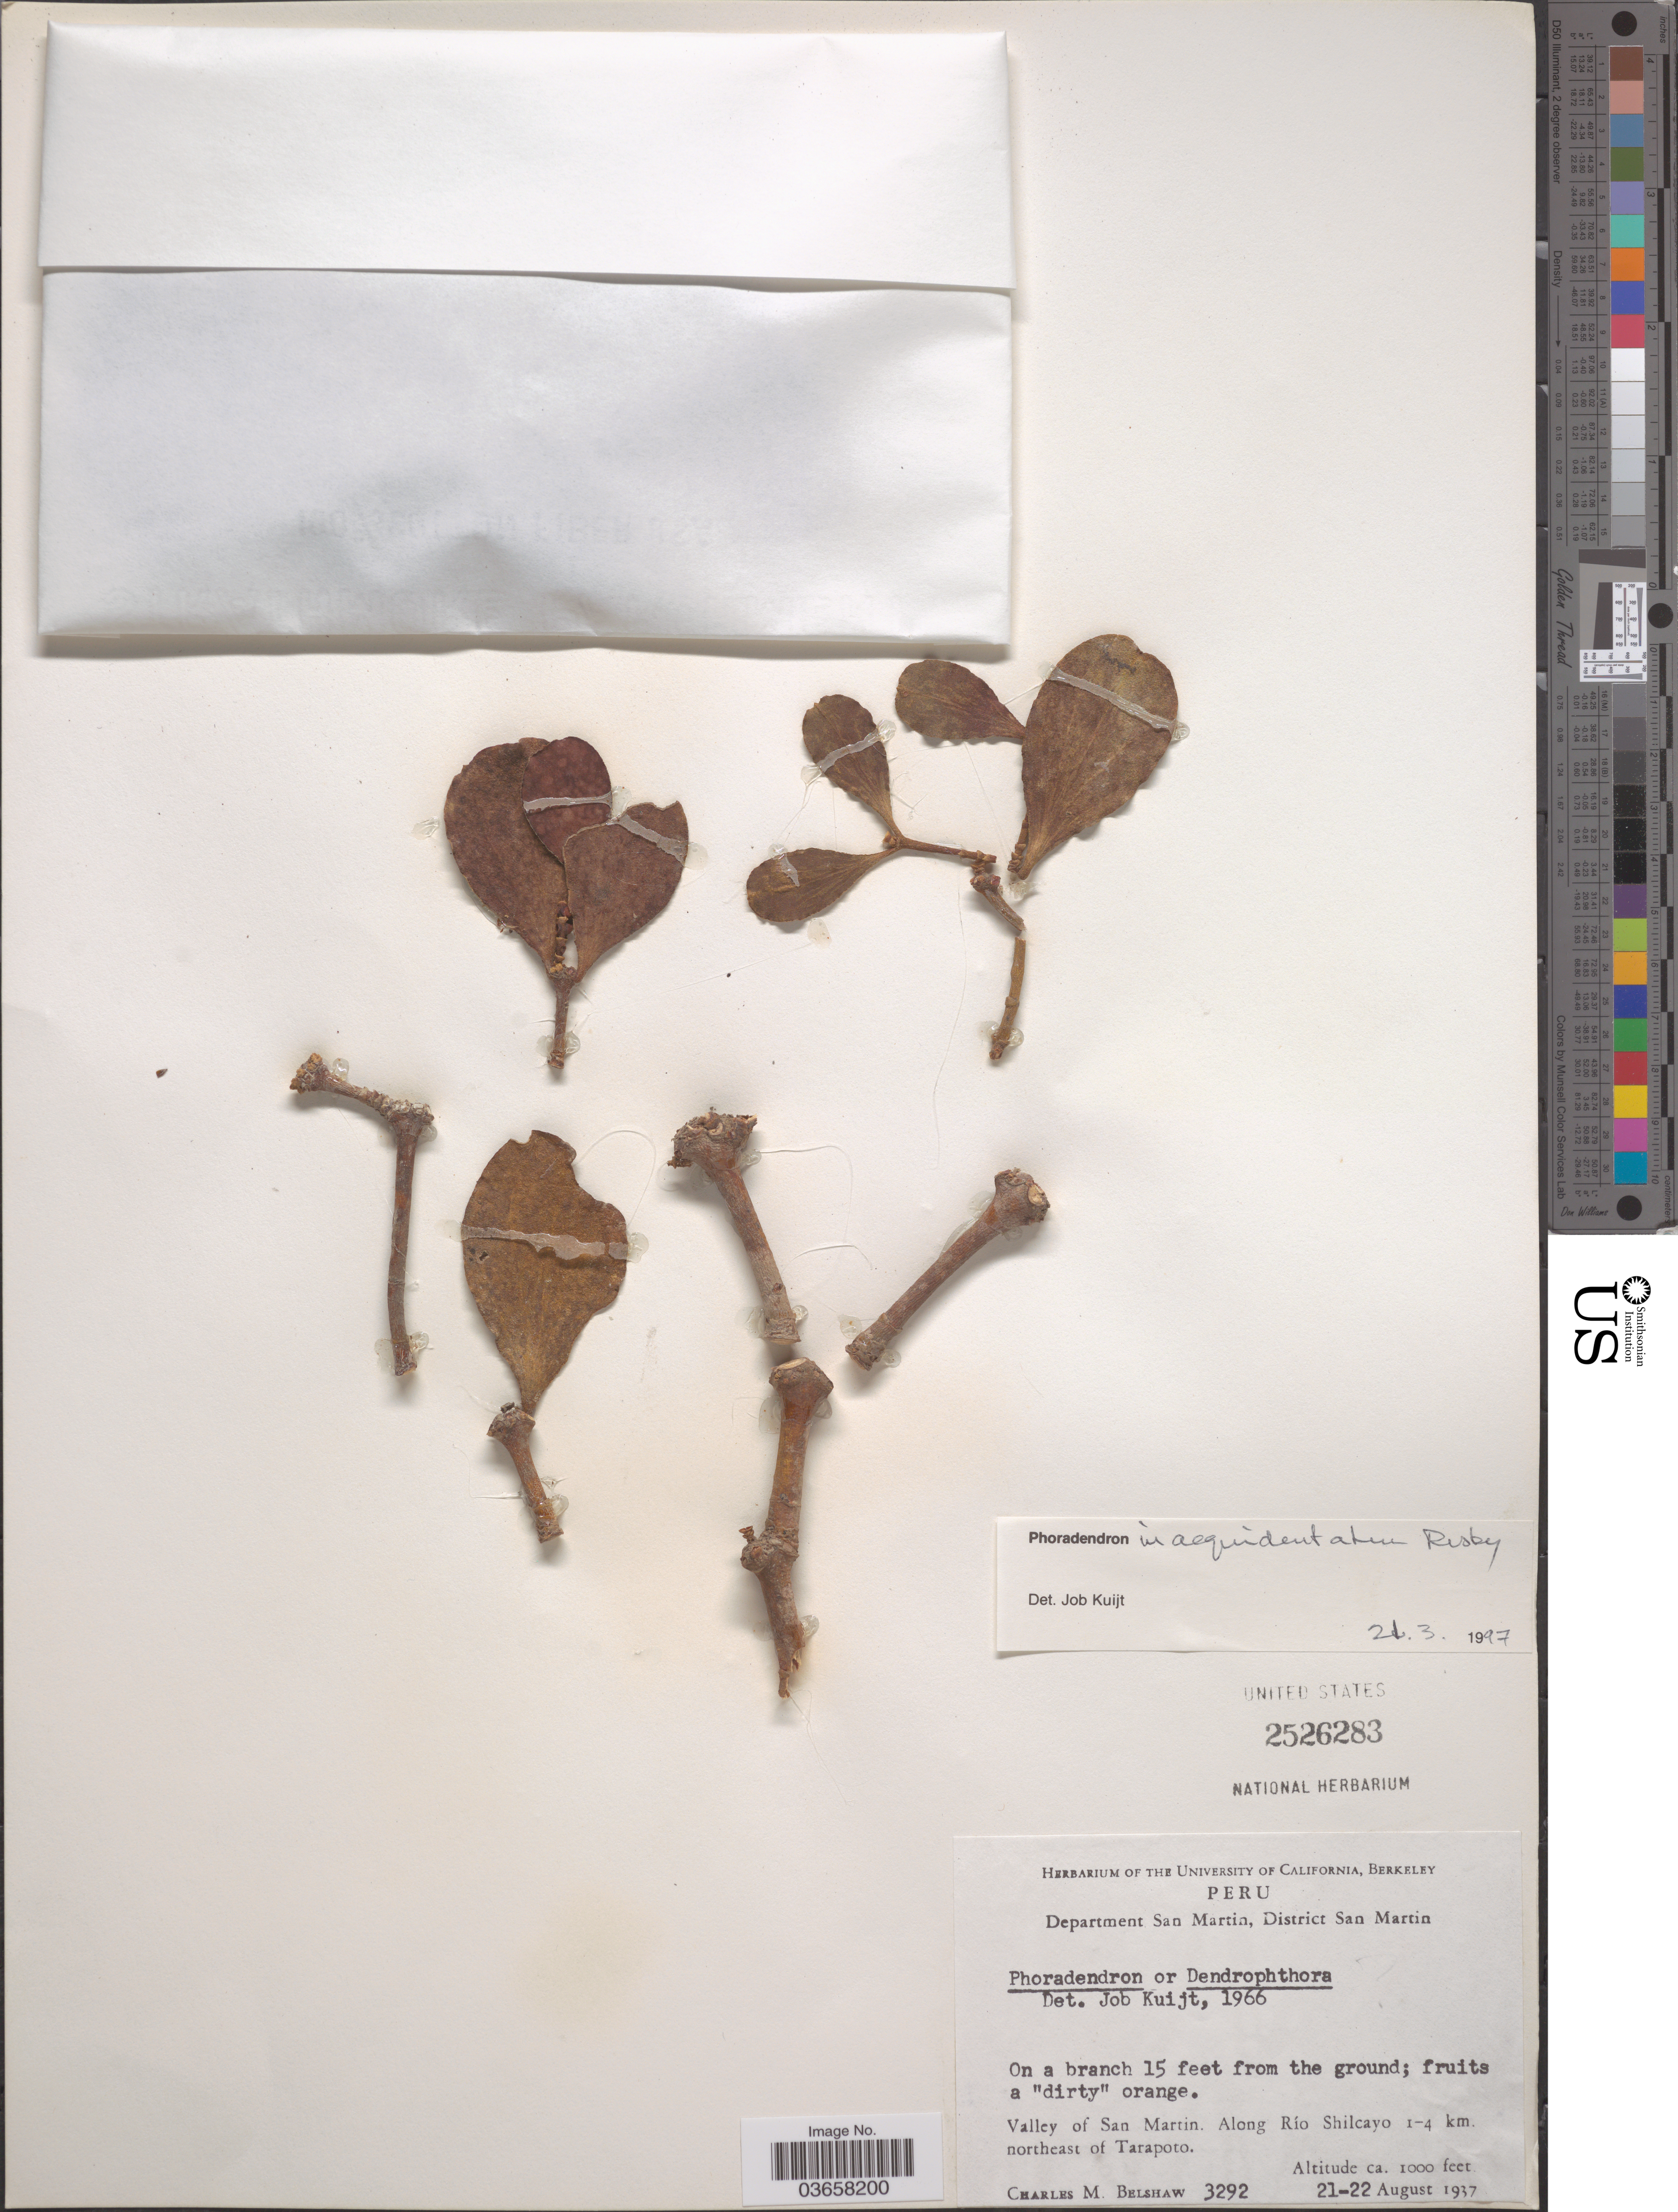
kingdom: Plantae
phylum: Tracheophyta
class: Magnoliopsida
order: Santalales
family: Viscaceae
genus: Phoradendron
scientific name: Phoradendron inaequidentatum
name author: Rusby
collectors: C. Shaw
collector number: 3292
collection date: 1937-08-21/1937-08-22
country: Peru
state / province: San Martín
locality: Department San Martin, District San Martin. Valley of San Martin. Along Río Shilcayo 1-4 km northeast of Tarapoto.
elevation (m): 305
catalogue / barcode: US 2526283